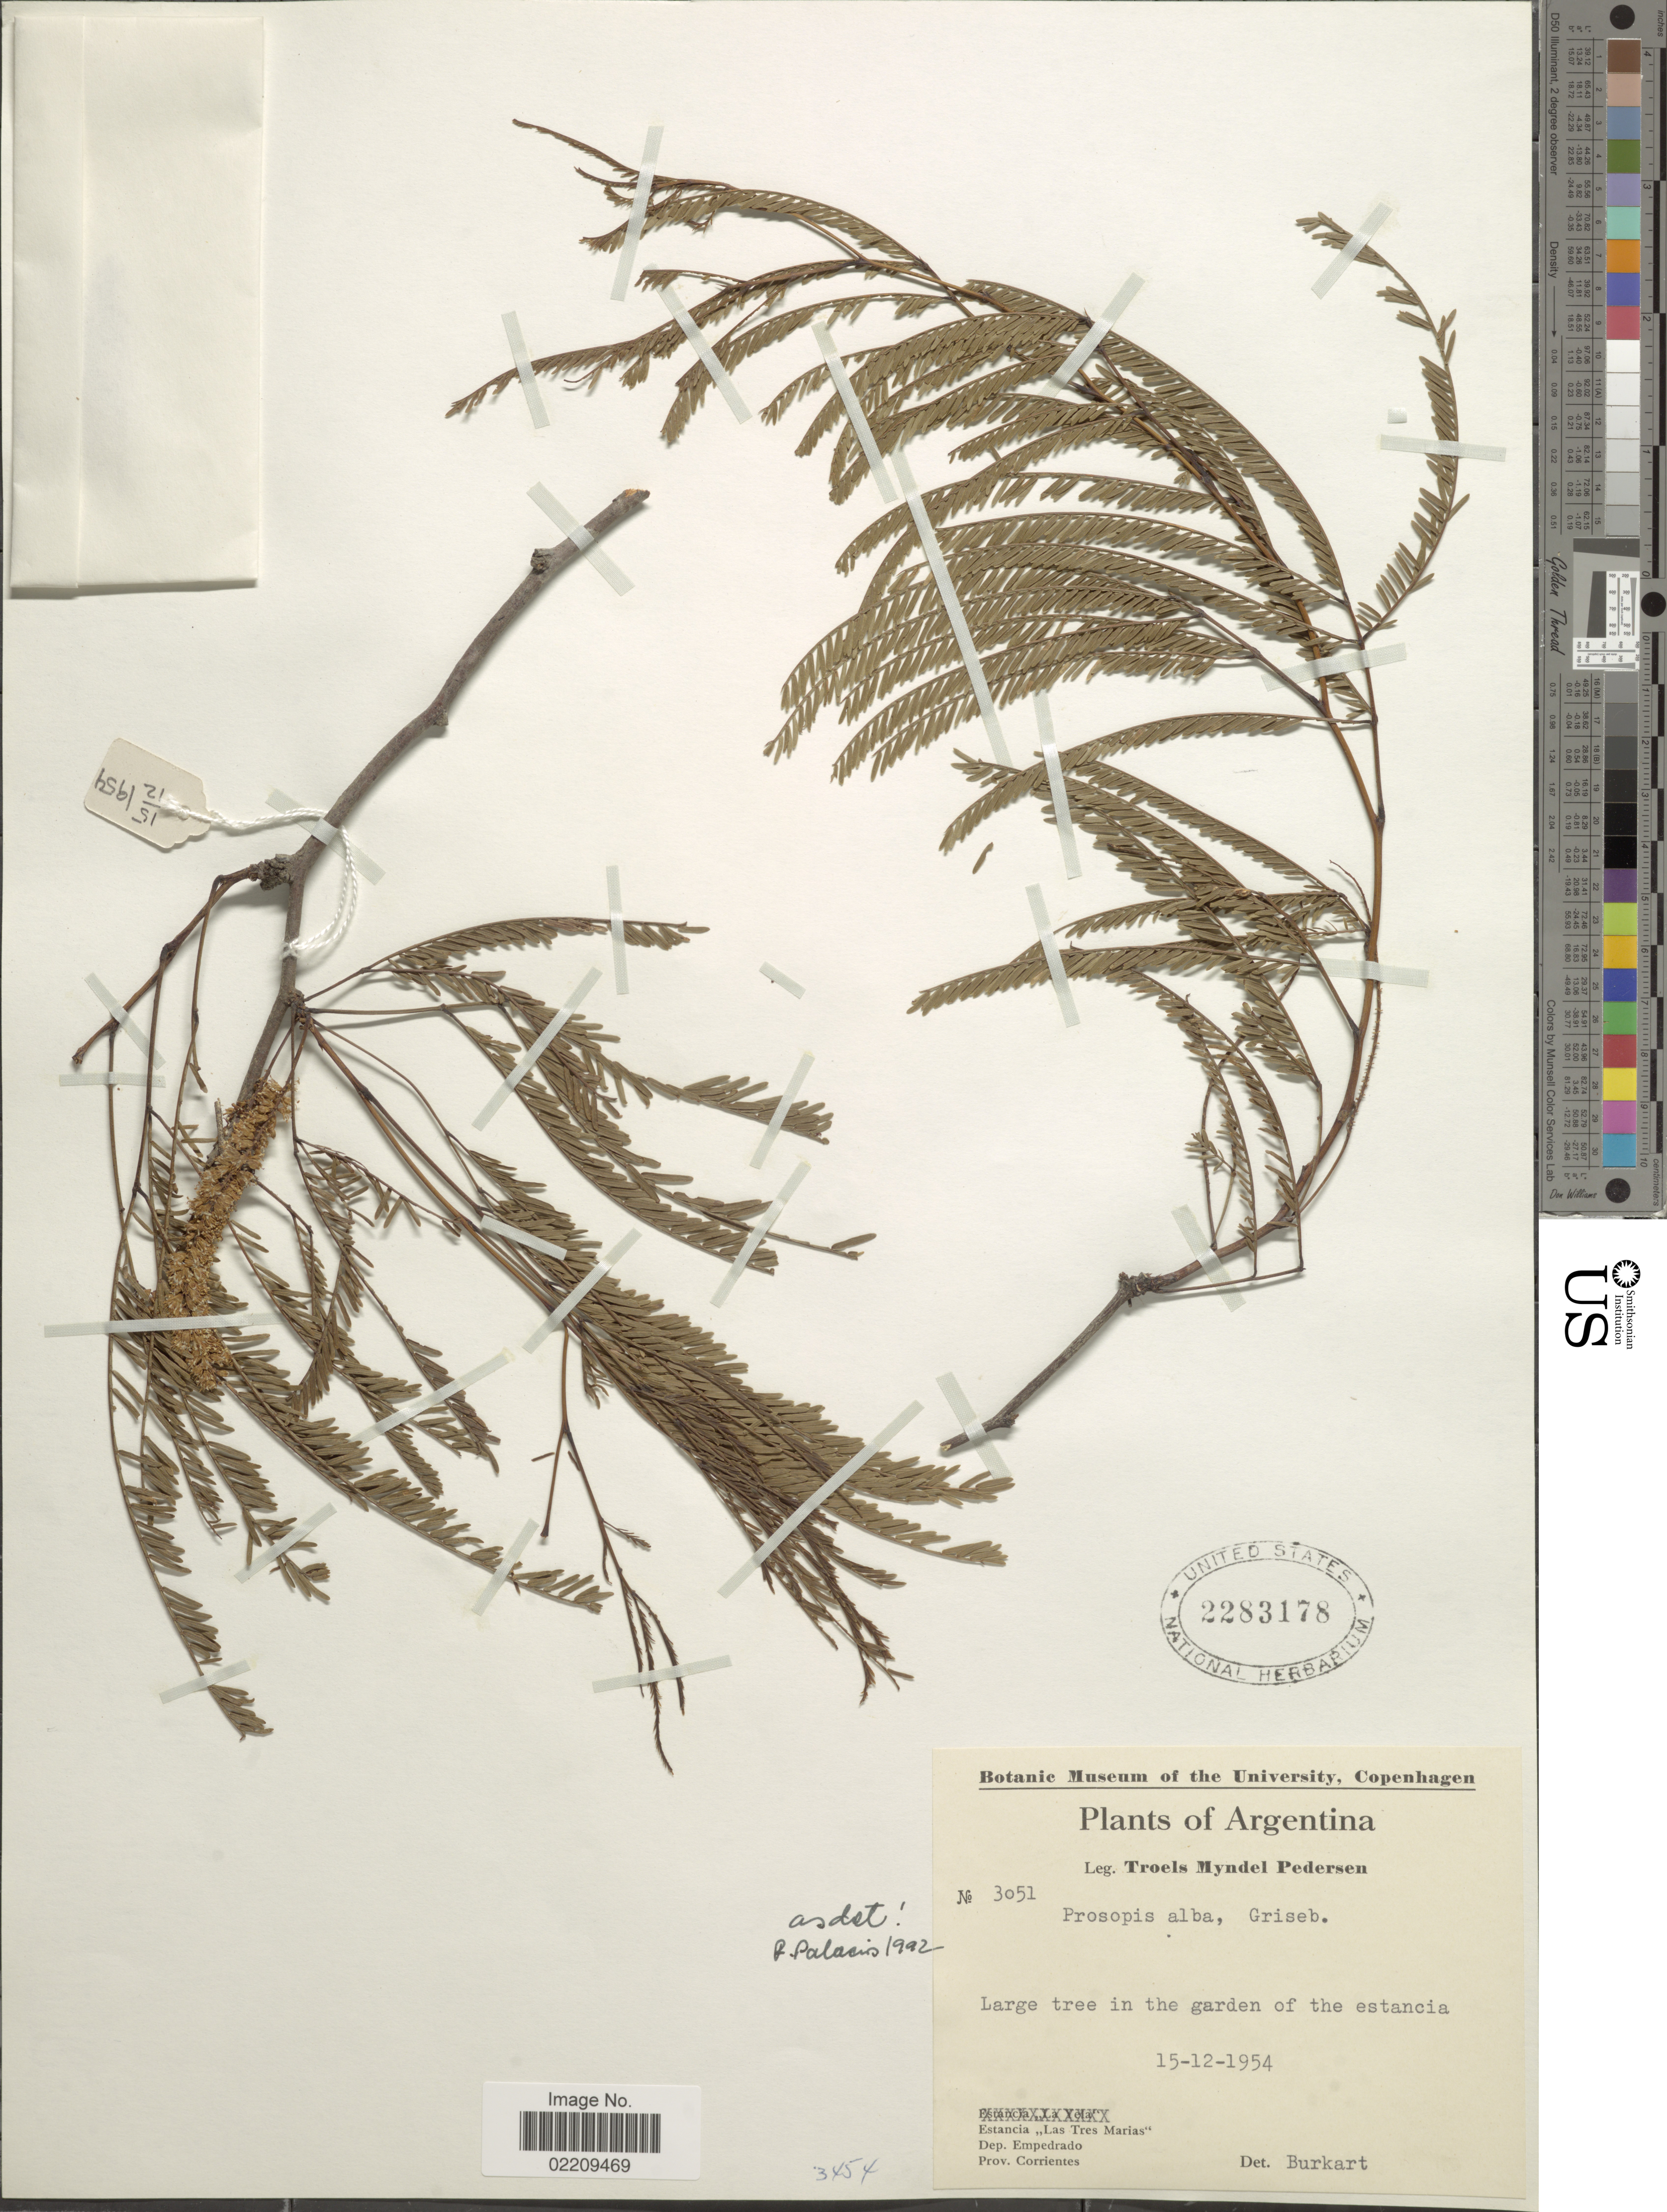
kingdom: Plantae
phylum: Tracheophyta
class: Magnoliopsida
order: Fabales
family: Fabaceae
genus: Neltuma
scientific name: Neltuma alba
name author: (Griseb.) C. E. Hughes & G.P. Lewis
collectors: T. Pederson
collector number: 3051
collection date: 1954-12-15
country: Argentina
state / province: Corrientes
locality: Estancia "La Yela", Dep. Empedrado, large tree in the garden of the estancia.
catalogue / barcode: US 2283178